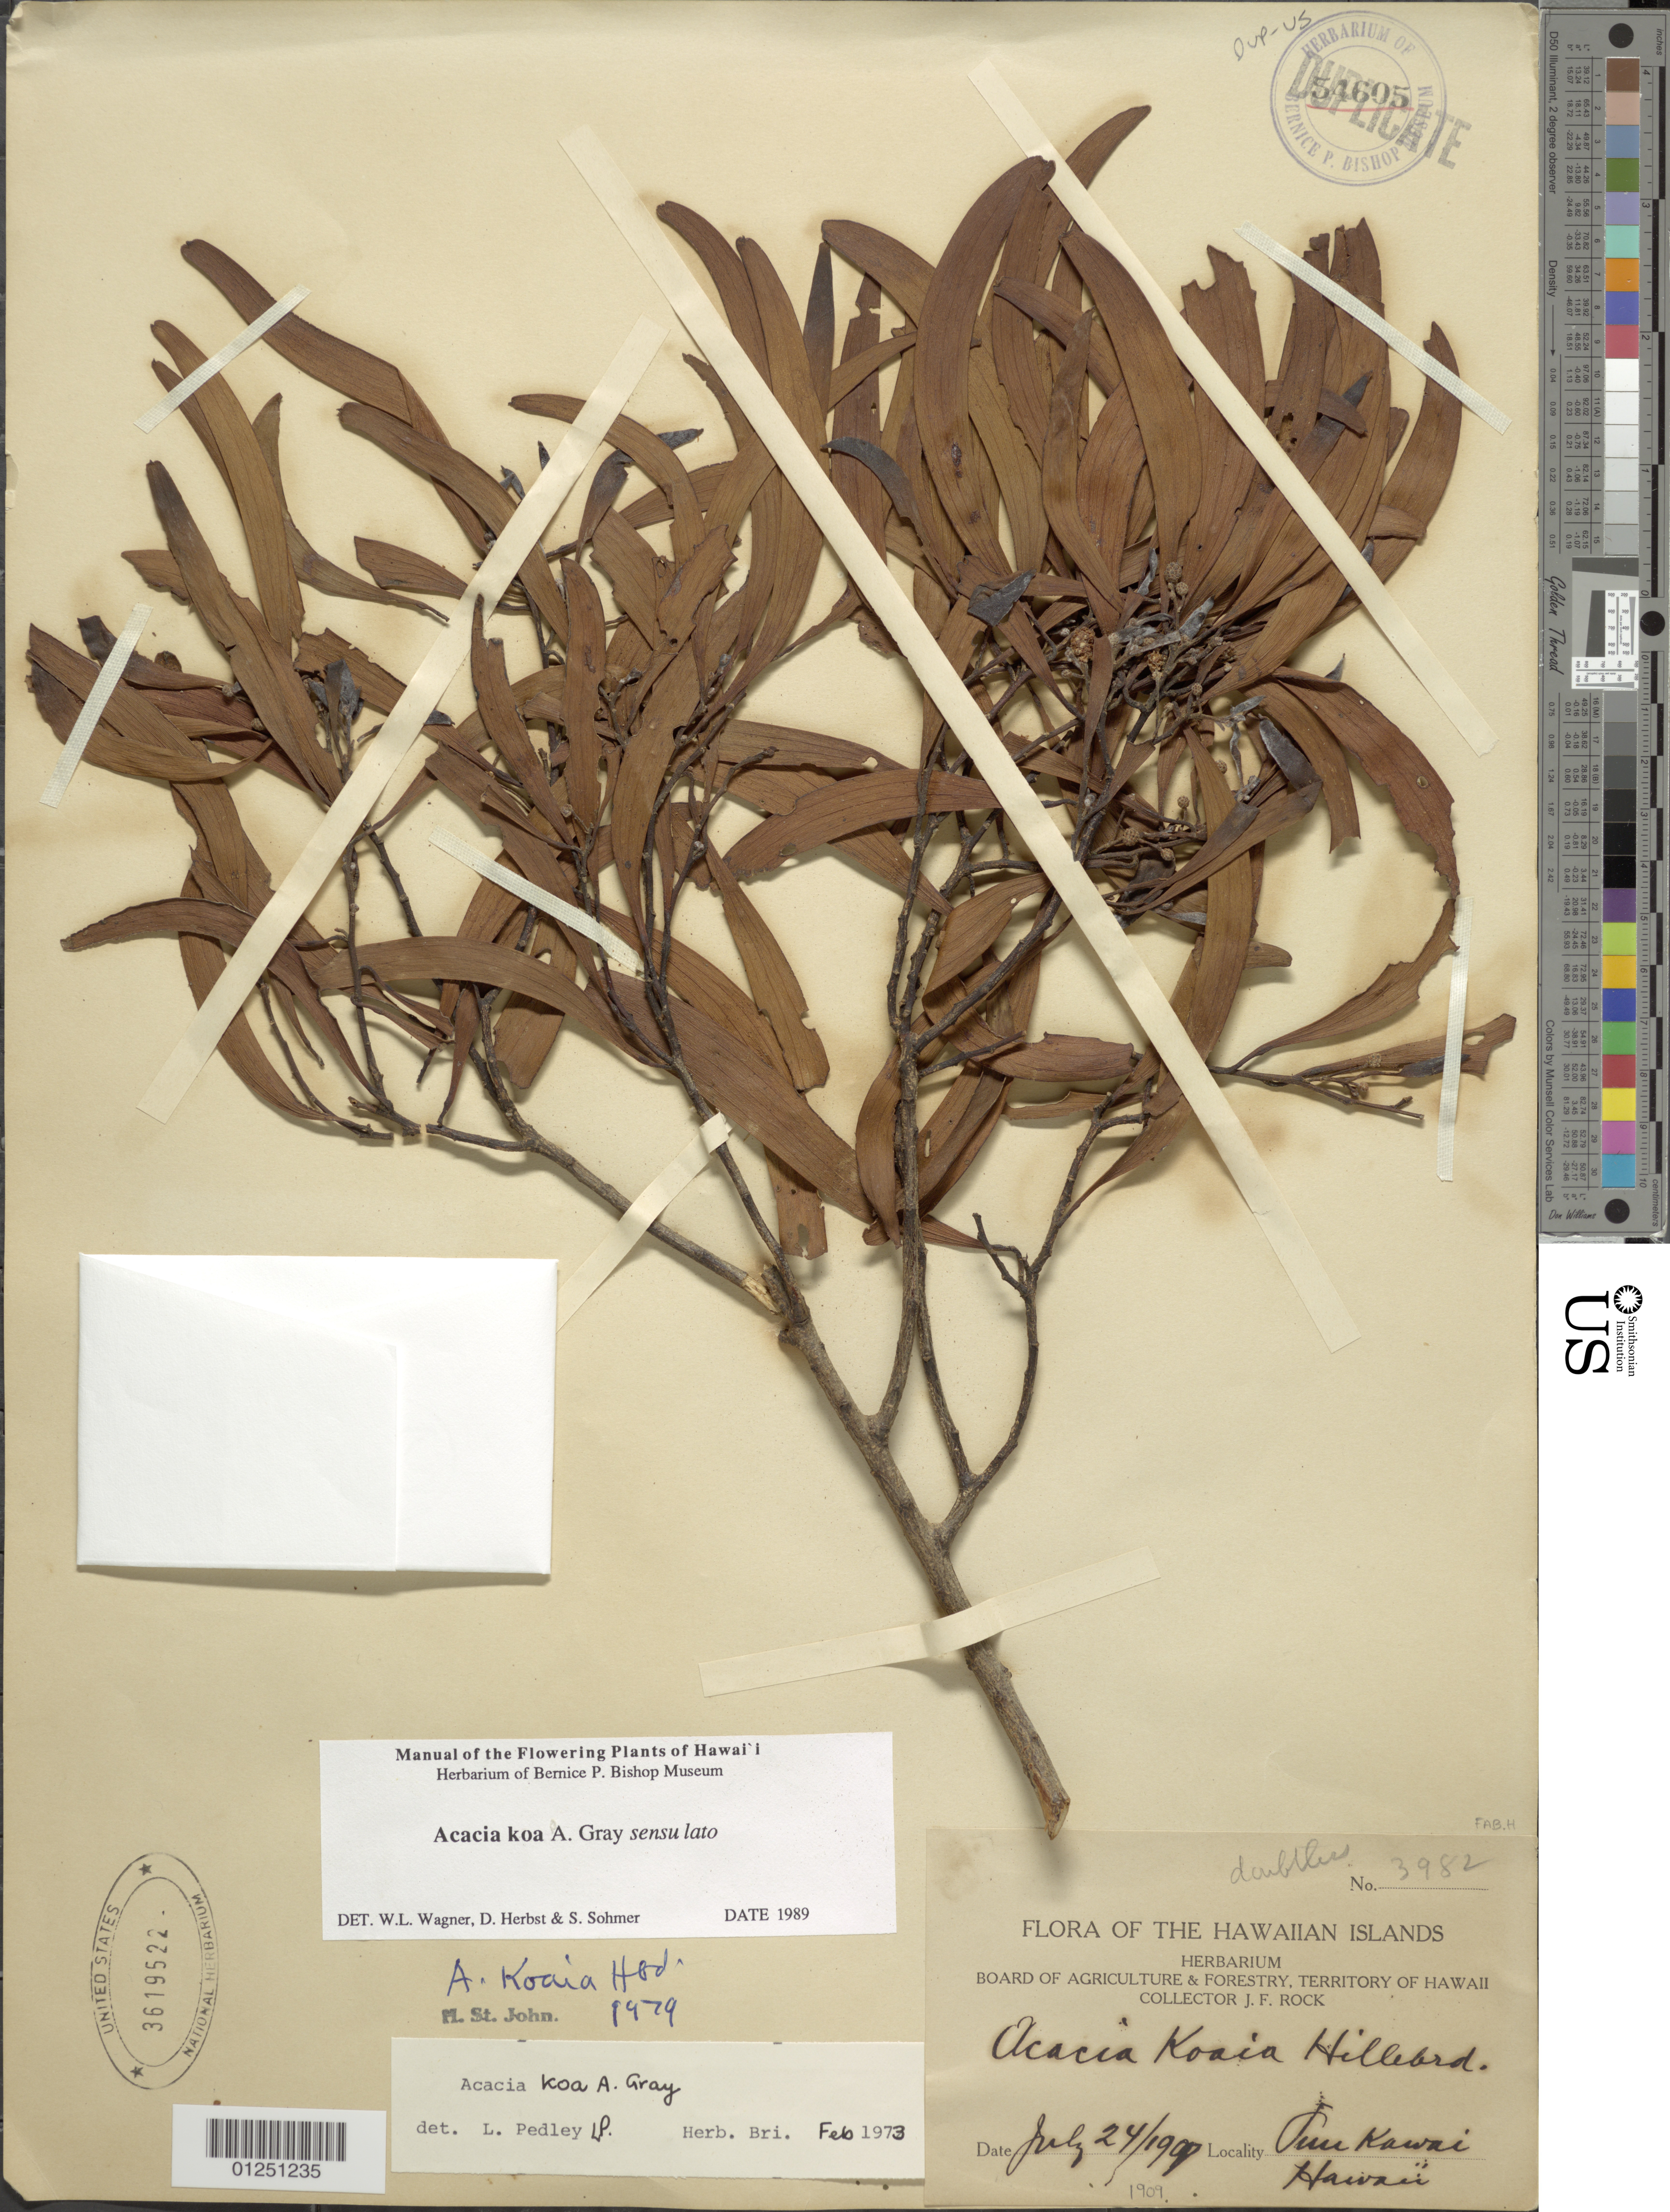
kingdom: Plantae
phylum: Tracheophyta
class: Magnoliopsida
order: Fabales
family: Fabaceae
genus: Acacia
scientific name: Acacia koa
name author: A. Gray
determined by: Wagner, W. L.; Herbst, D. R.; Sohmer, S. H.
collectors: J. F. Rock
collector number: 3982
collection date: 1909-07-24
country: United States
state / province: Hawaii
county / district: Hawaii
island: Hawaii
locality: Puu Kawai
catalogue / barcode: US 3619522